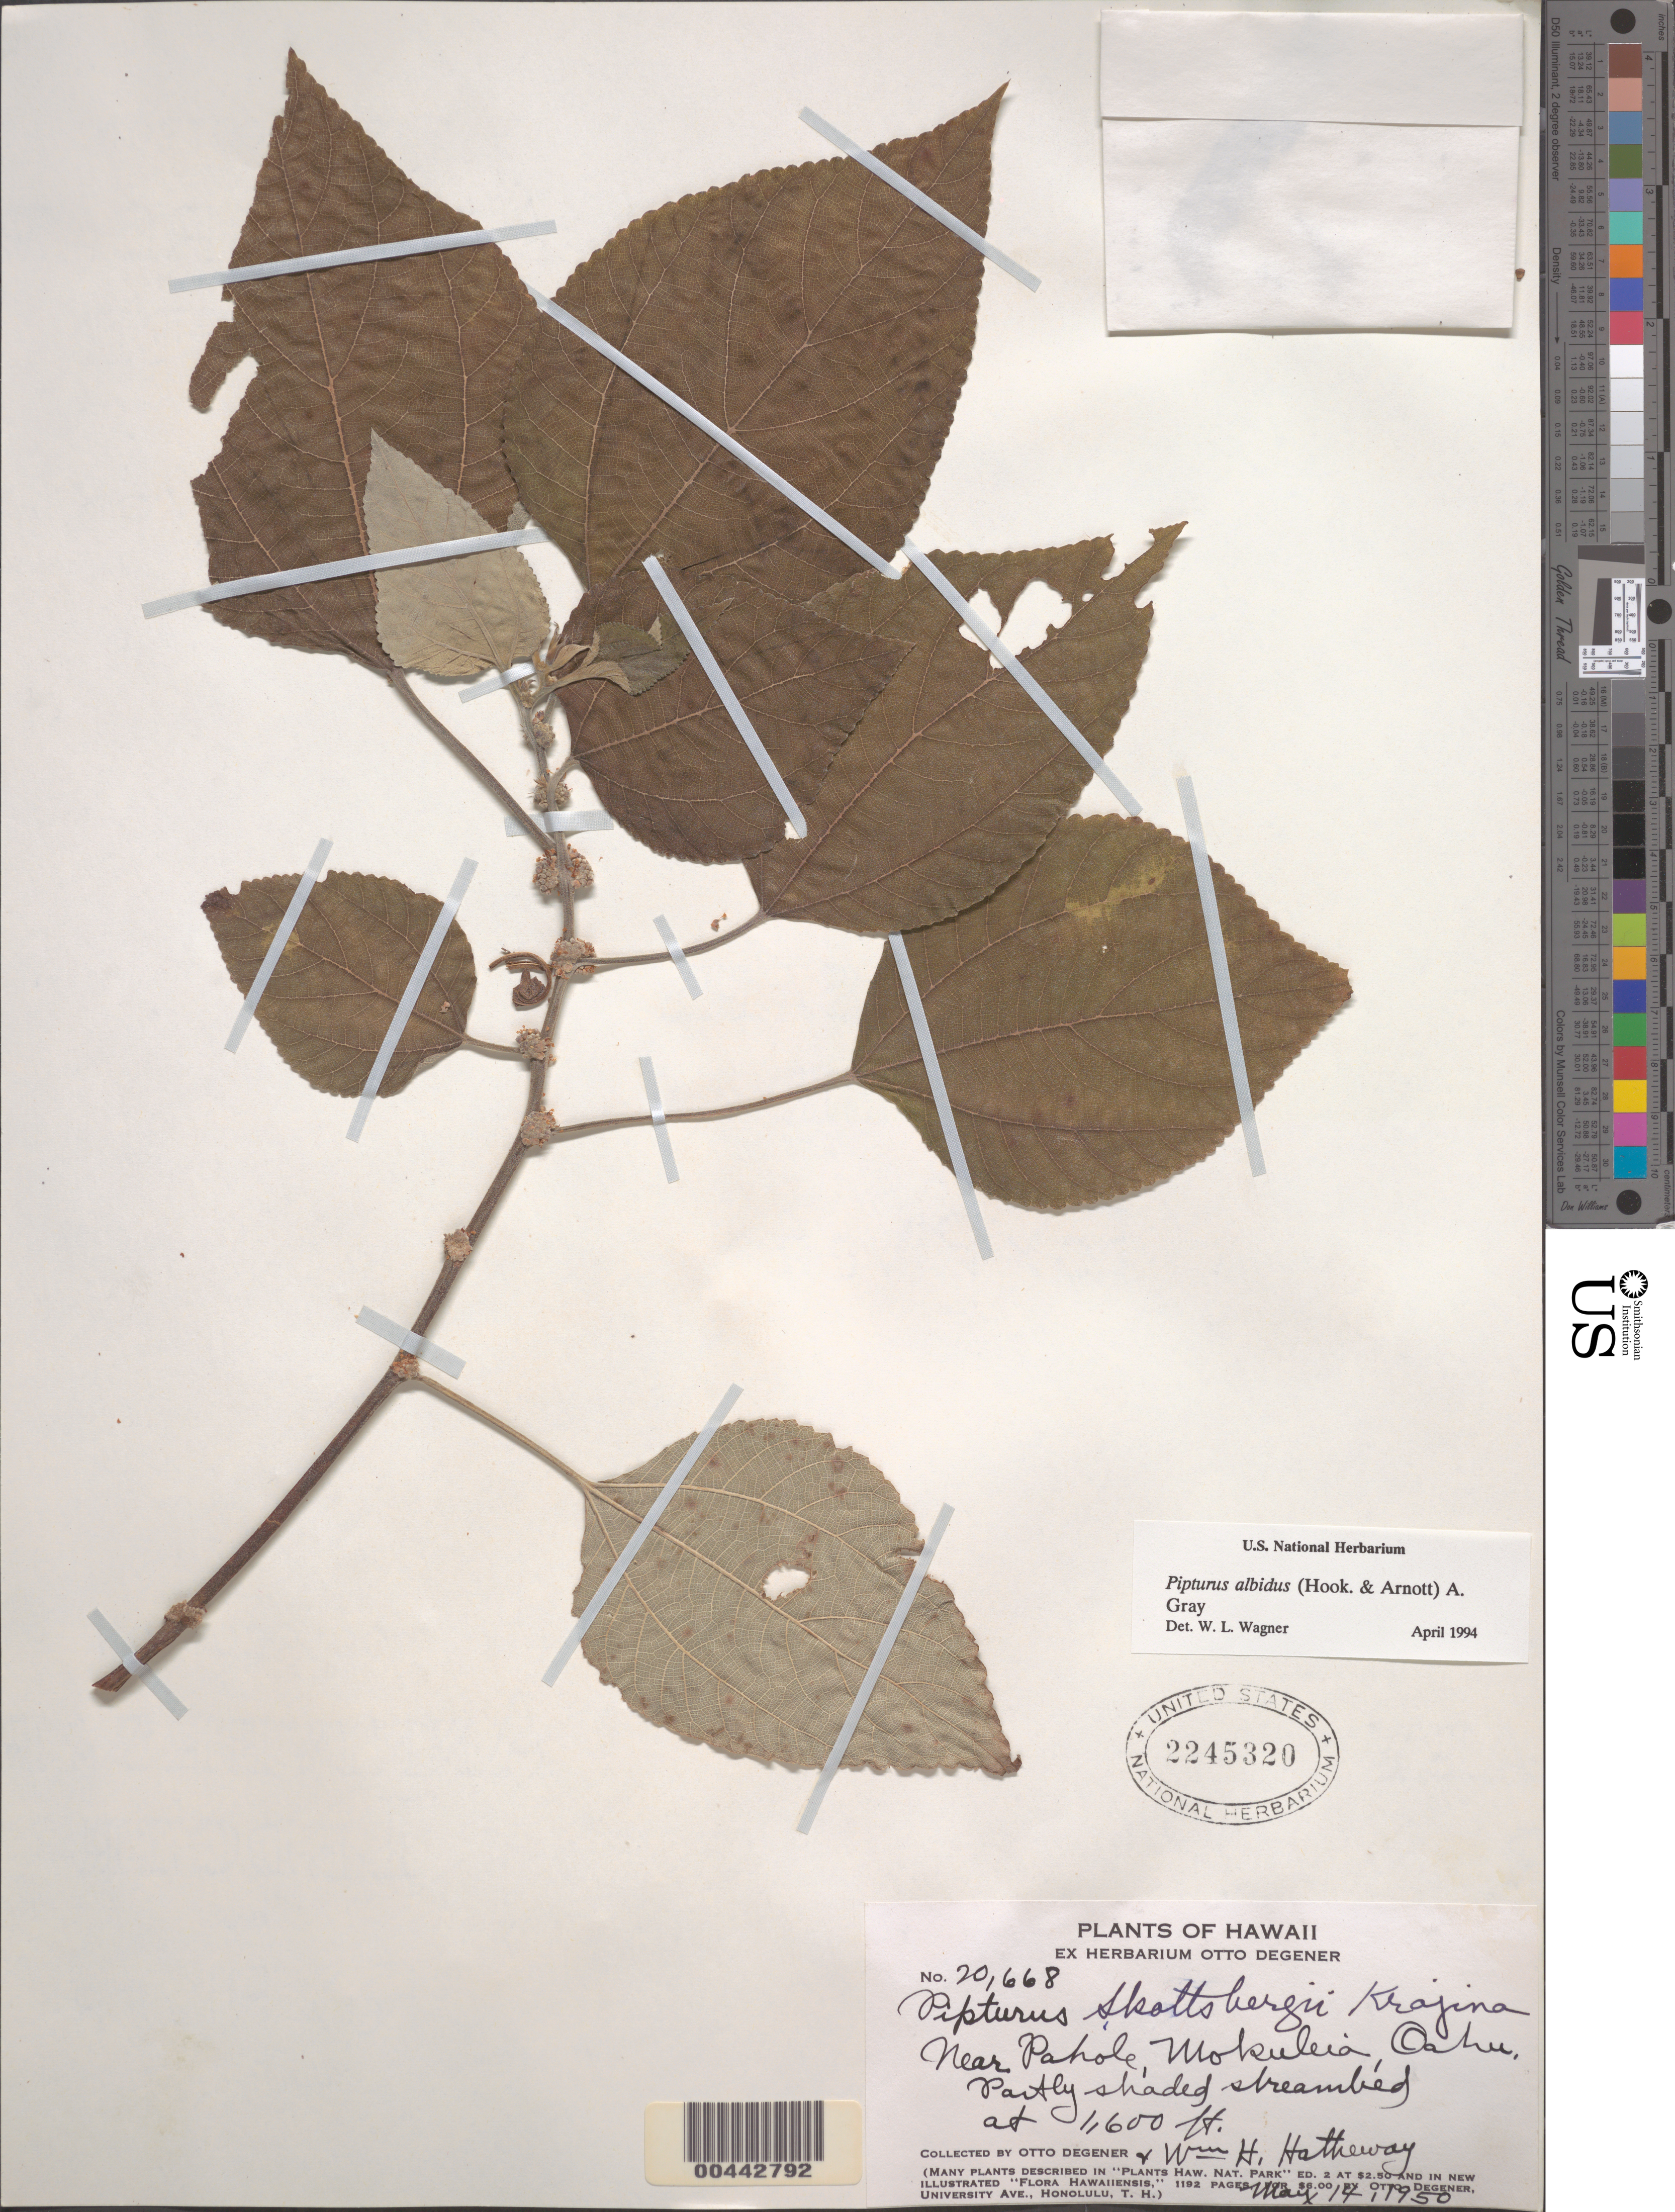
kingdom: Plantae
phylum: Tracheophyta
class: Magnoliopsida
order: Rosales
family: Urticaceae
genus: Pipturus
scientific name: Pipturus albidus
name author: (Hook. & Arn.) A. Gray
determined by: Wagner, W. L., (BOT), Smithsonian Institution - National Museum of Natural History (UNITED STATES)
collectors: O. Degener & W. H. Hatheway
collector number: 20668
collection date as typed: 14 May 1950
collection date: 1950-05-14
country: United States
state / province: Hawaii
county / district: Honolulu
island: Oahu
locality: Near Pahole, Mokuleia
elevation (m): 488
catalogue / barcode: US 2245320